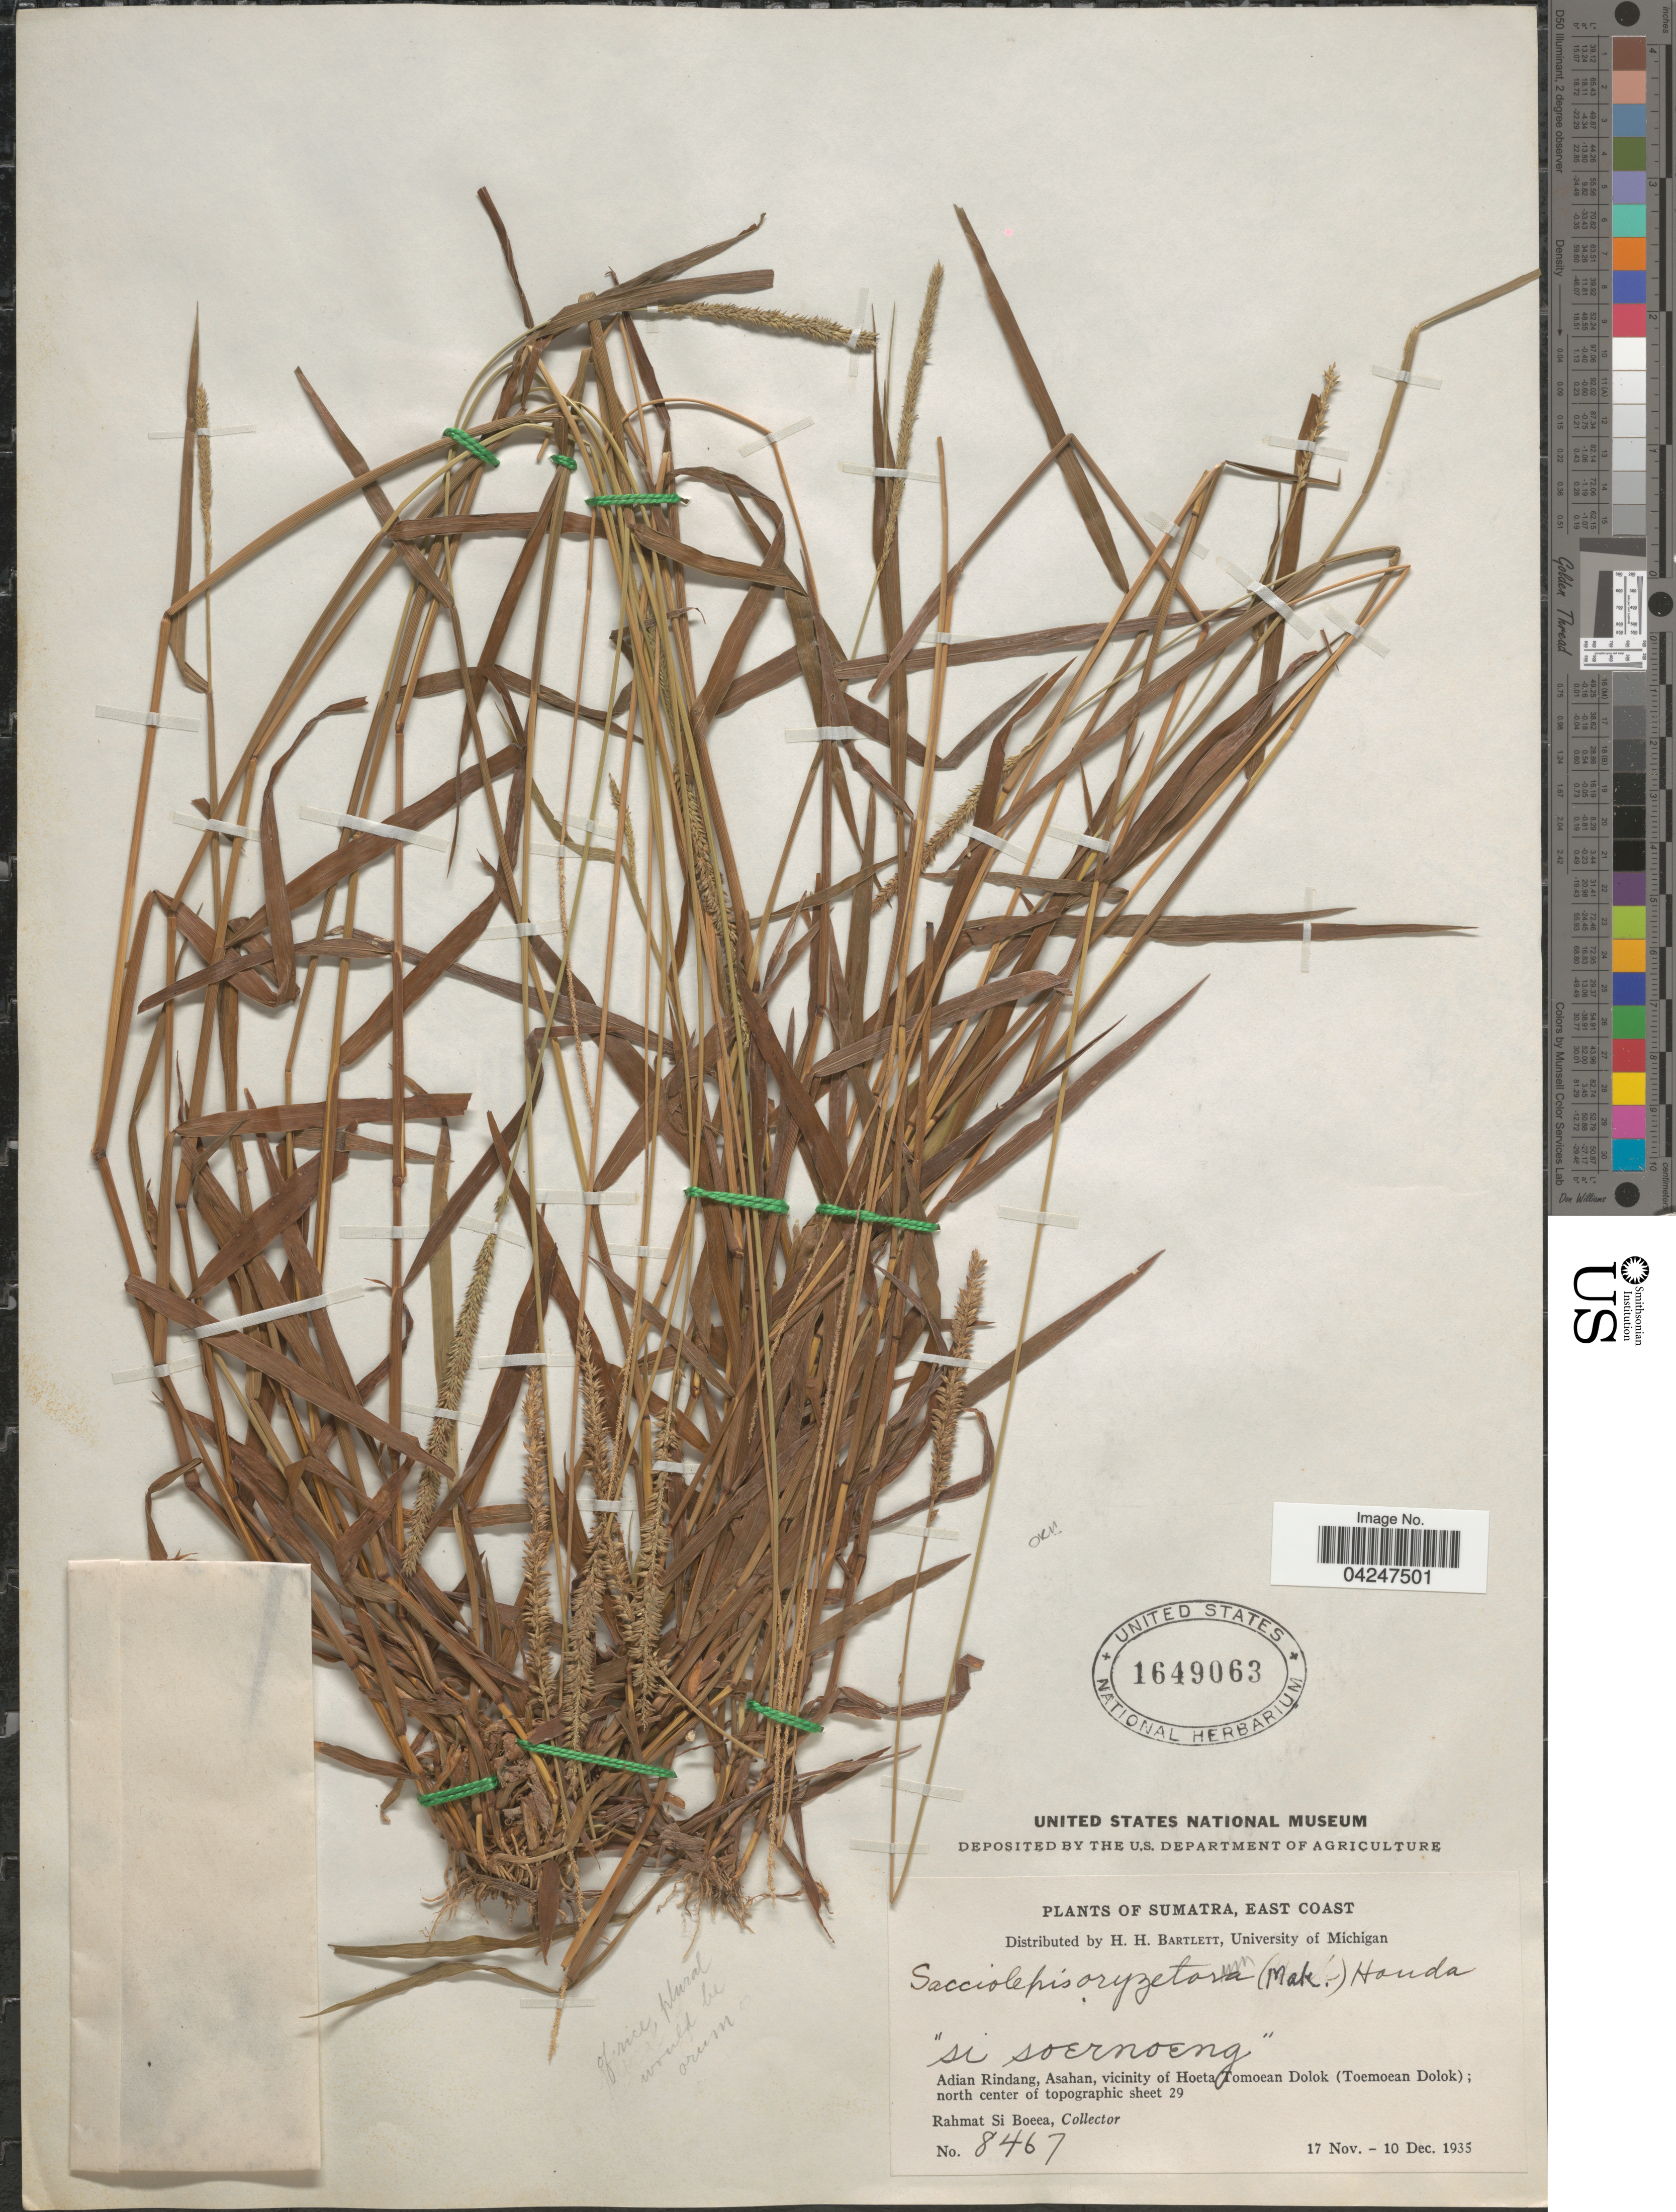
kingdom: Plantae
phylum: Tracheophyta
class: Liliopsida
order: Poales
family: Poaceae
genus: Sacciolepis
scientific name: Sacciolepis indica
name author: (L.) Chase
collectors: Rahmat Si Boeea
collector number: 8467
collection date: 1935-11-17/1935-12-10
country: Indonesia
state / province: Sumatra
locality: East Coast. Adian Rindang, vicinity of Hoeta Tomoean Dolok (Toemoean Dolok); north center of topographic sheet 29.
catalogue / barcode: US 1649063